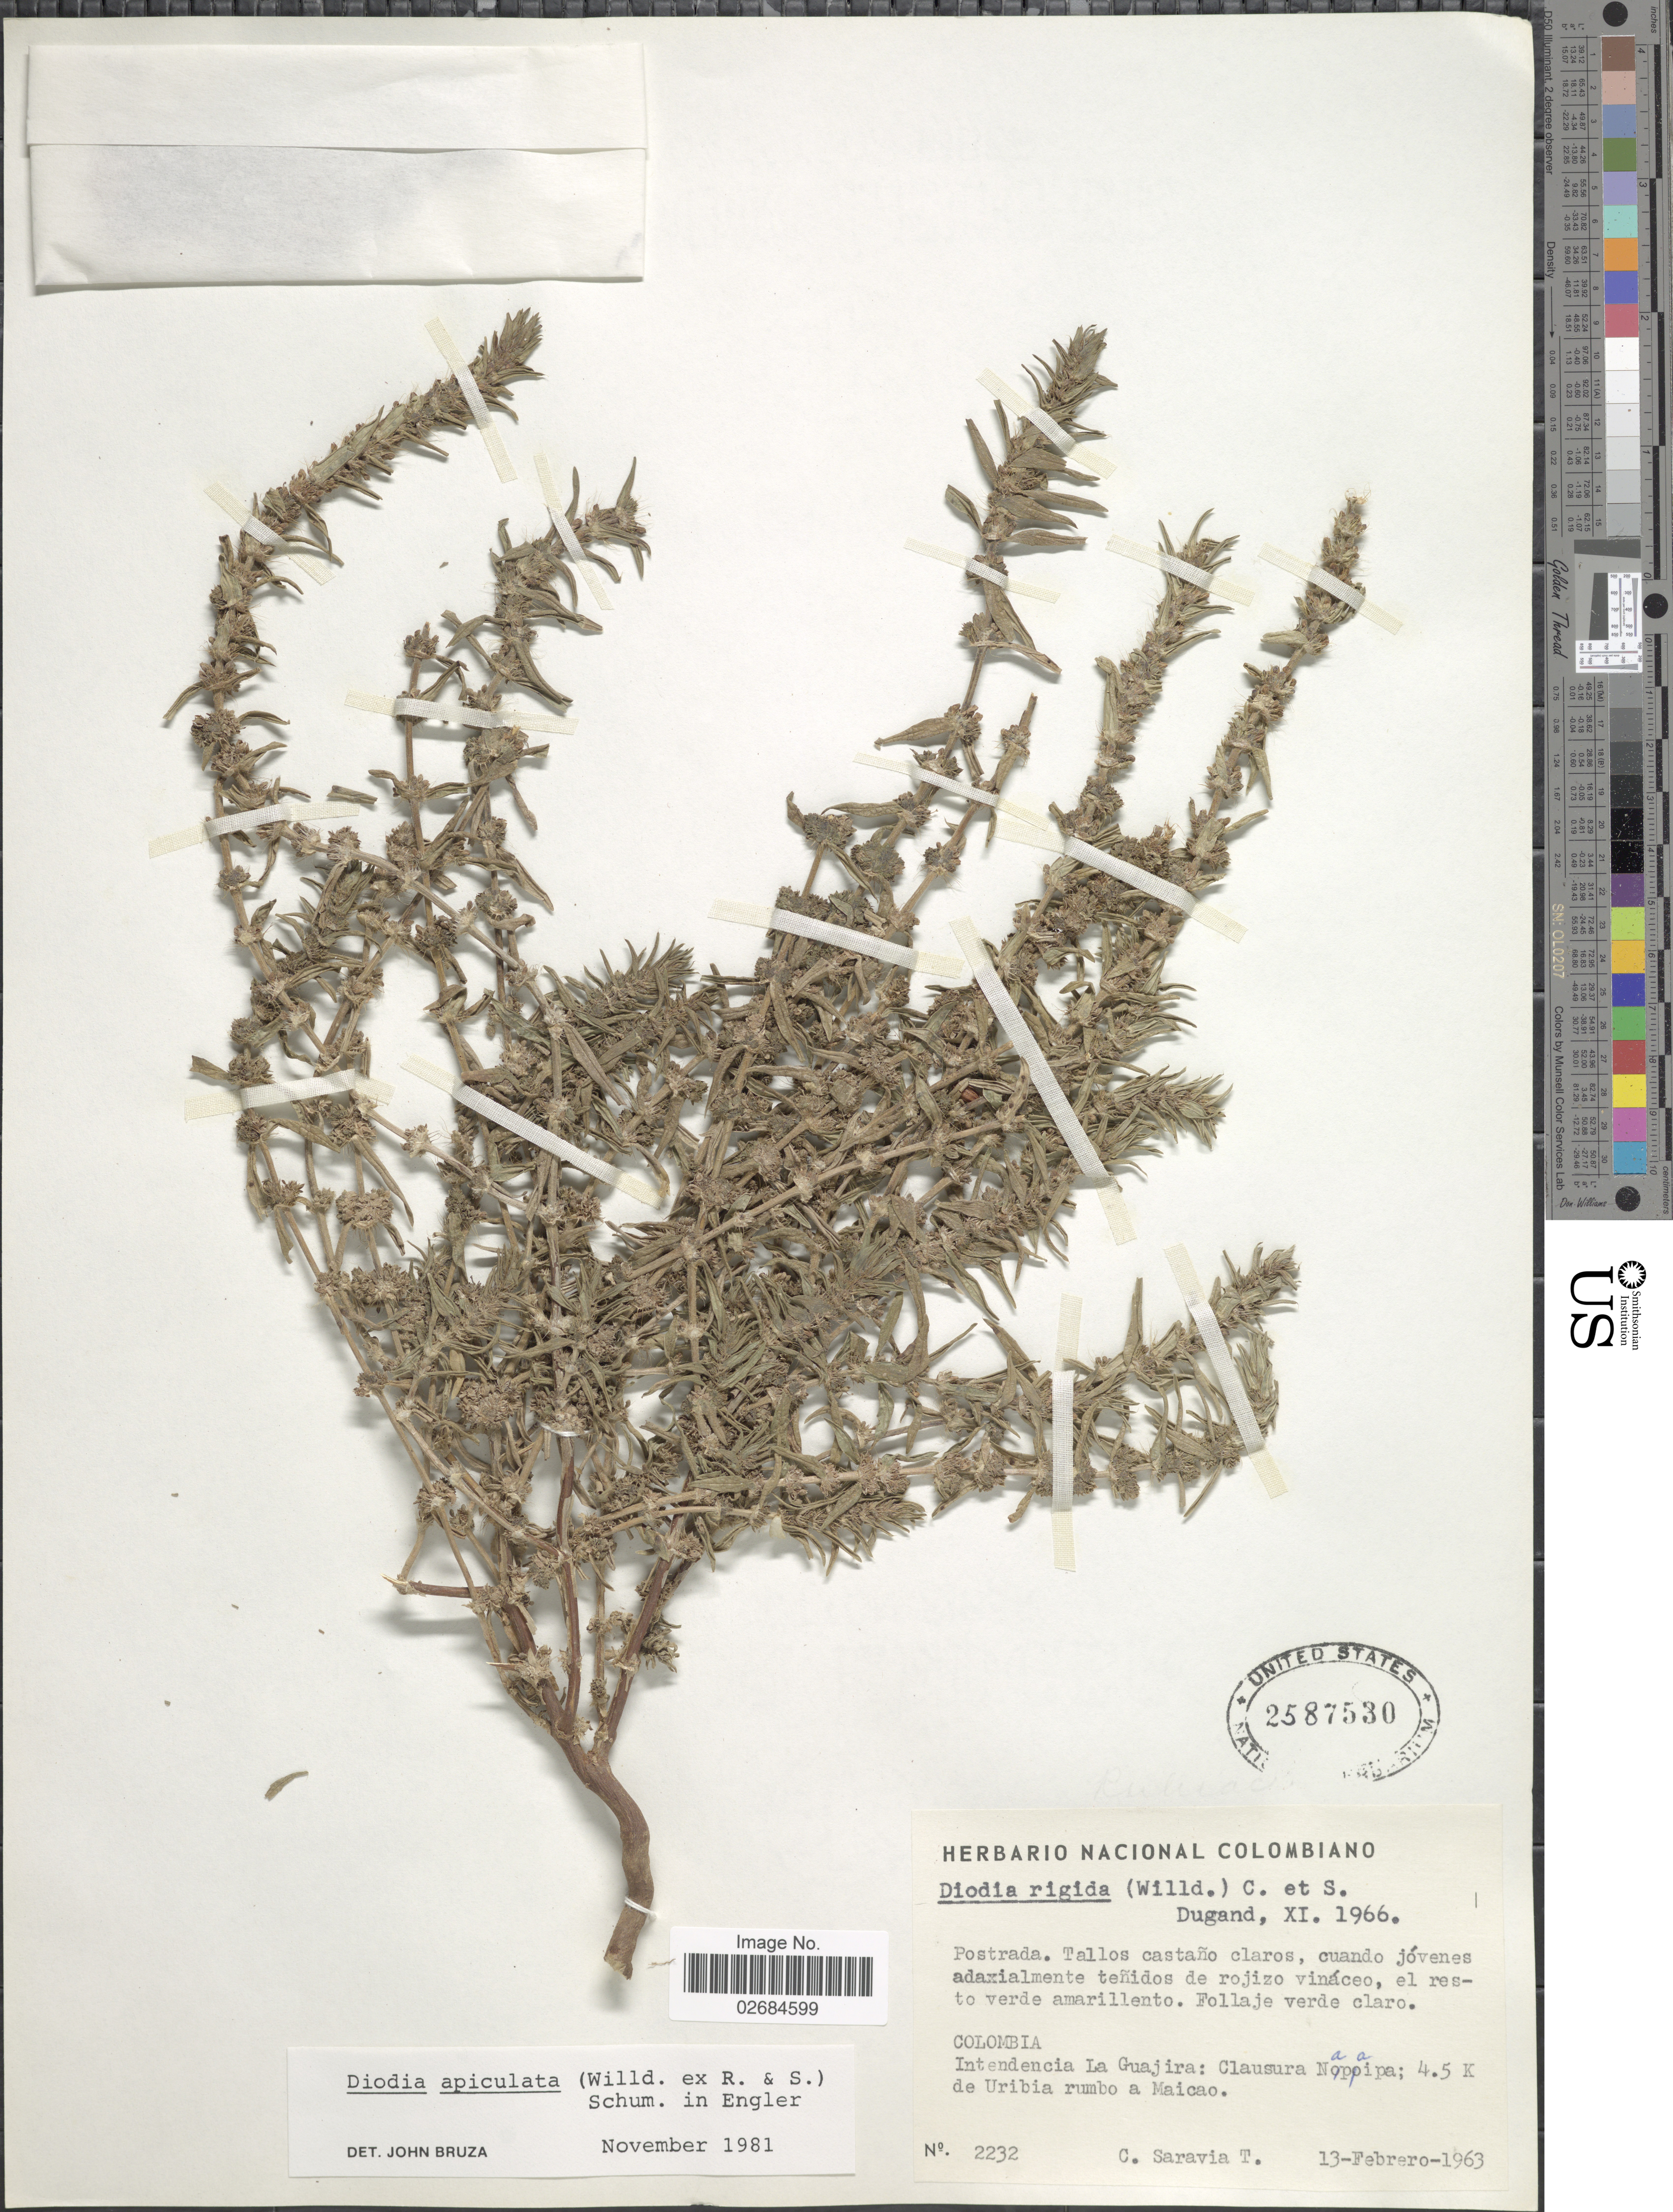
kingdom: Plantae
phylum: Tracheophyta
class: Magnoliopsida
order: Gentianales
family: Rubiaceae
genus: Diodia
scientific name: Diodia apiculata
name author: (Willd. ex Roem. & Schult.) K. Schum.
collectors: C. Saravia T.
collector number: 2232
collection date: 1963-02-13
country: Colombia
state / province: La Guajira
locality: Clausura Napaipa; 4.5 K de Uribia rumbo a Maicao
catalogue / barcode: US 2587530